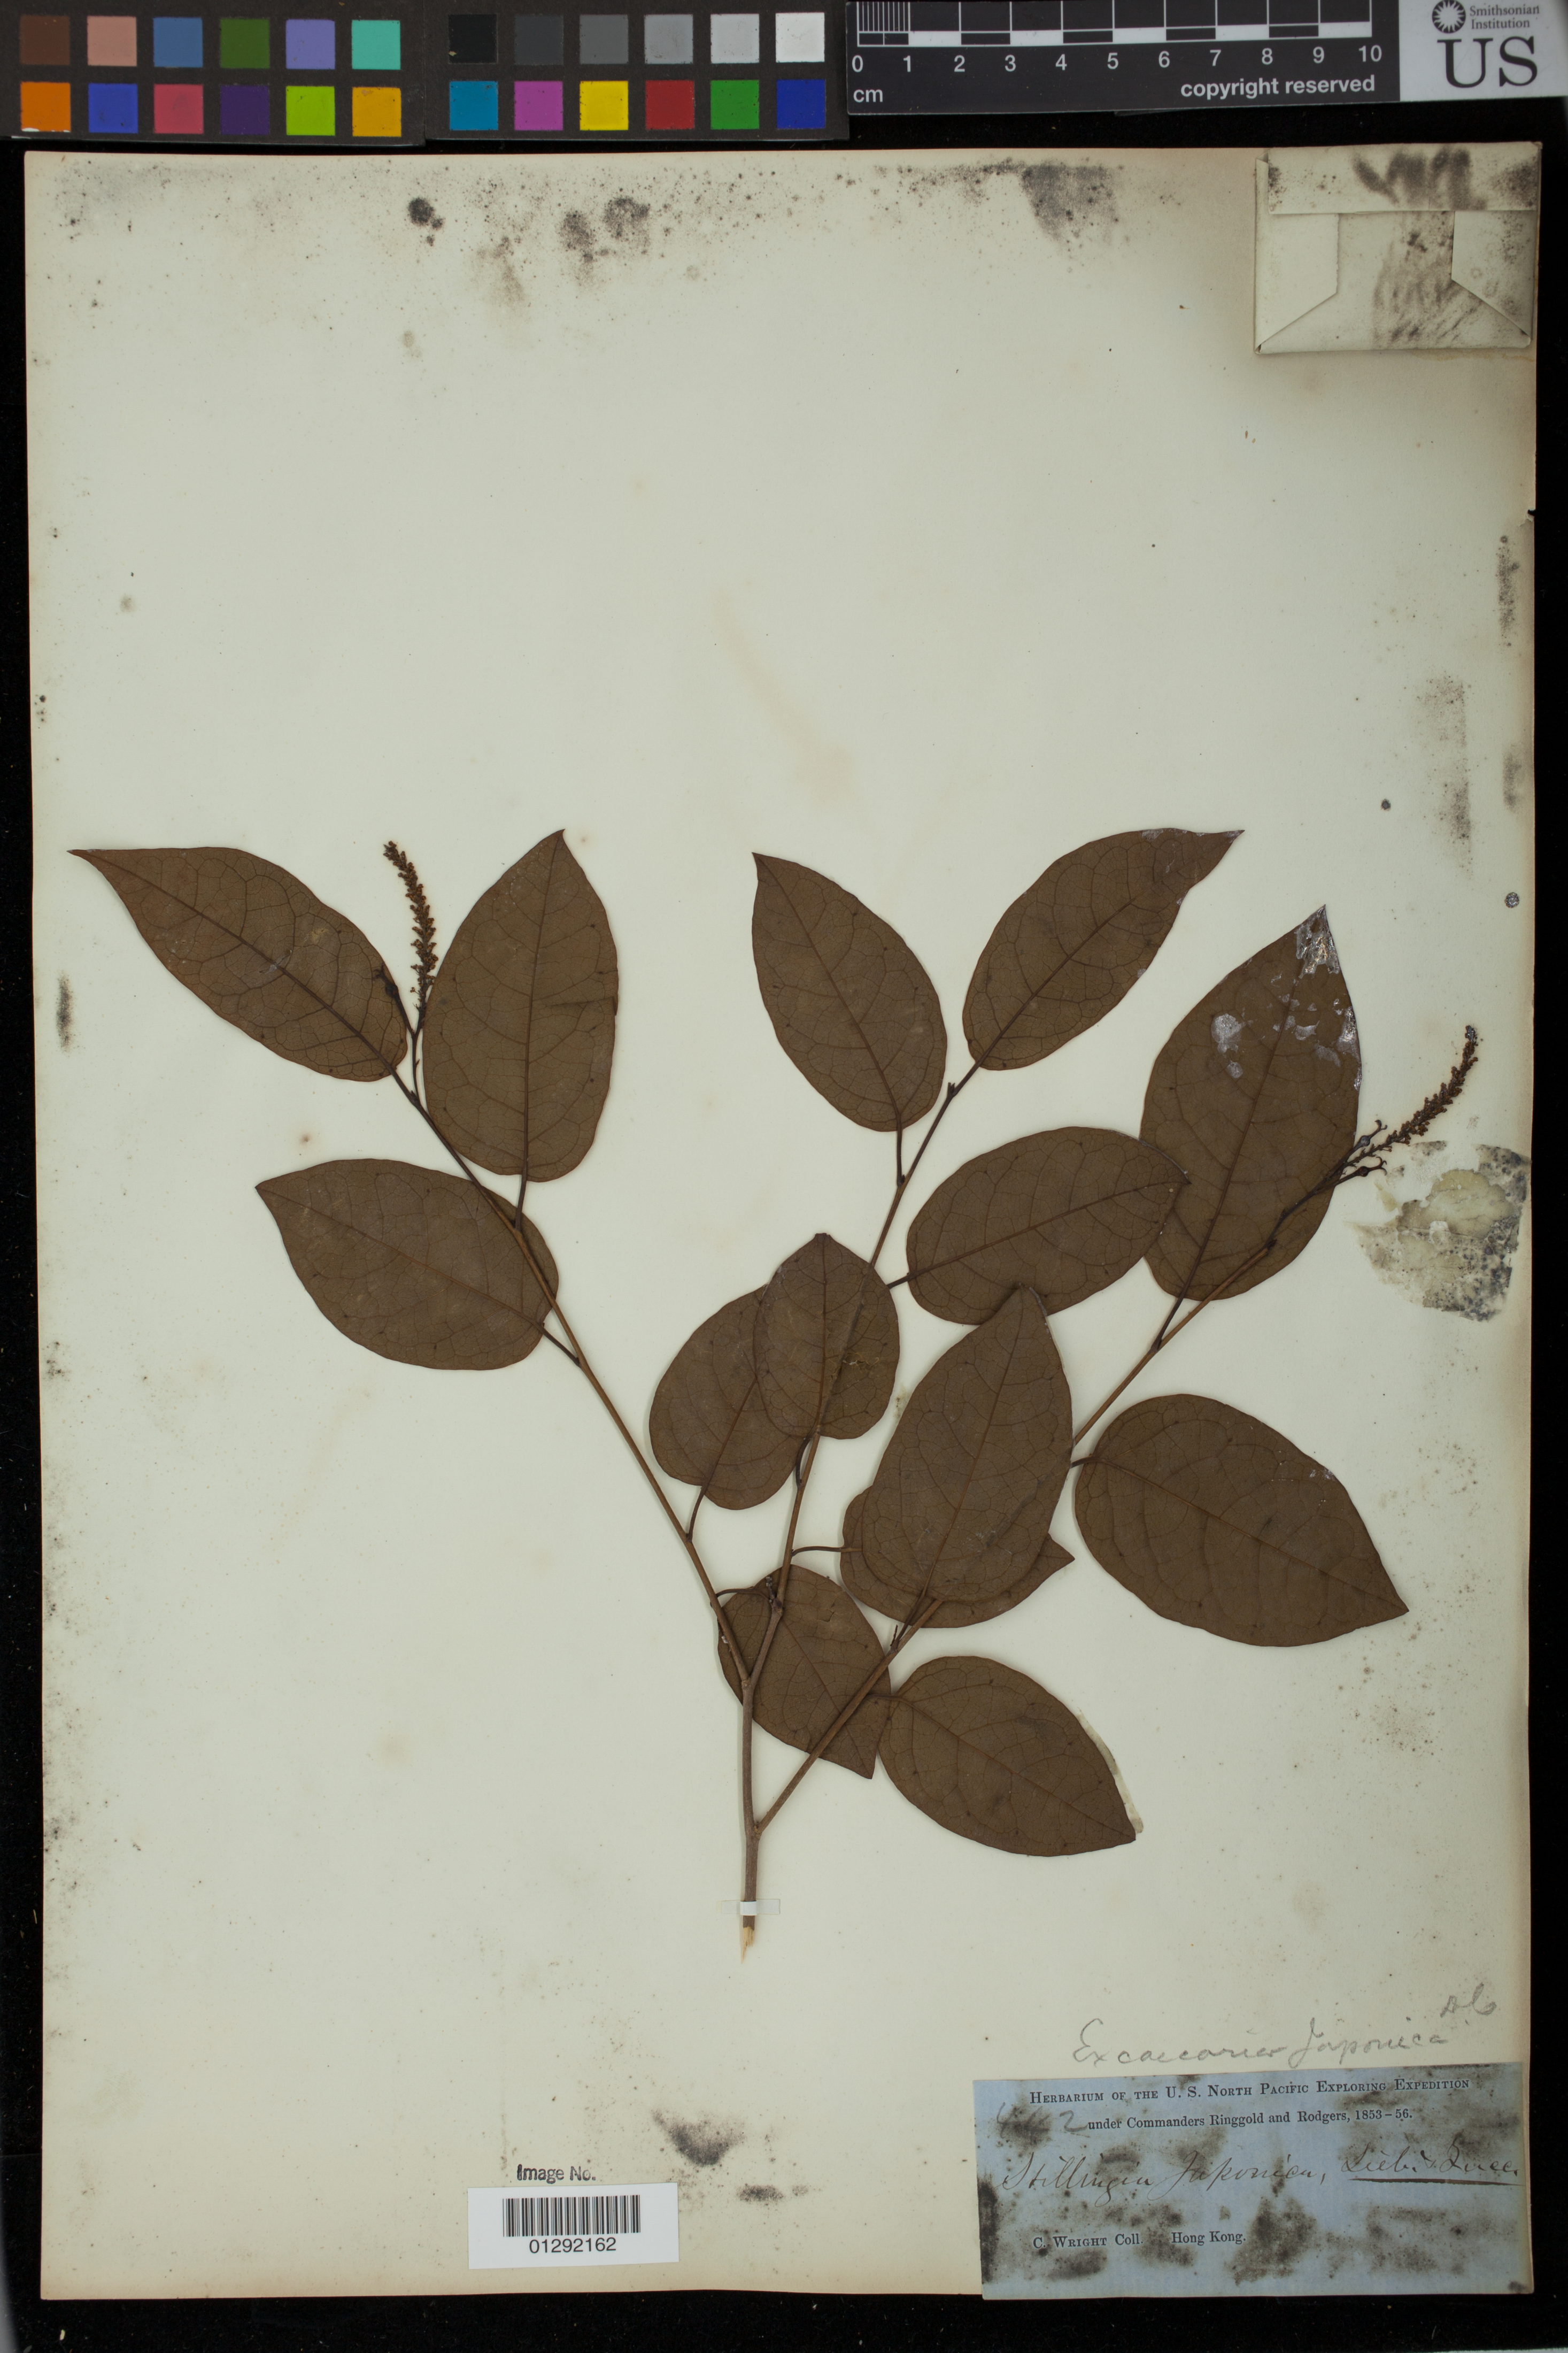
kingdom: Plantae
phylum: Tracheophyta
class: Magnoliopsida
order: Malpighiales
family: Euphorbiaceae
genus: Excoecaria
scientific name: Excoecaria japonica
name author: (Siebold & Zucc.) Müll. Arg.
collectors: C. Wright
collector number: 442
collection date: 1853/1856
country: China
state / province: Hong Kong